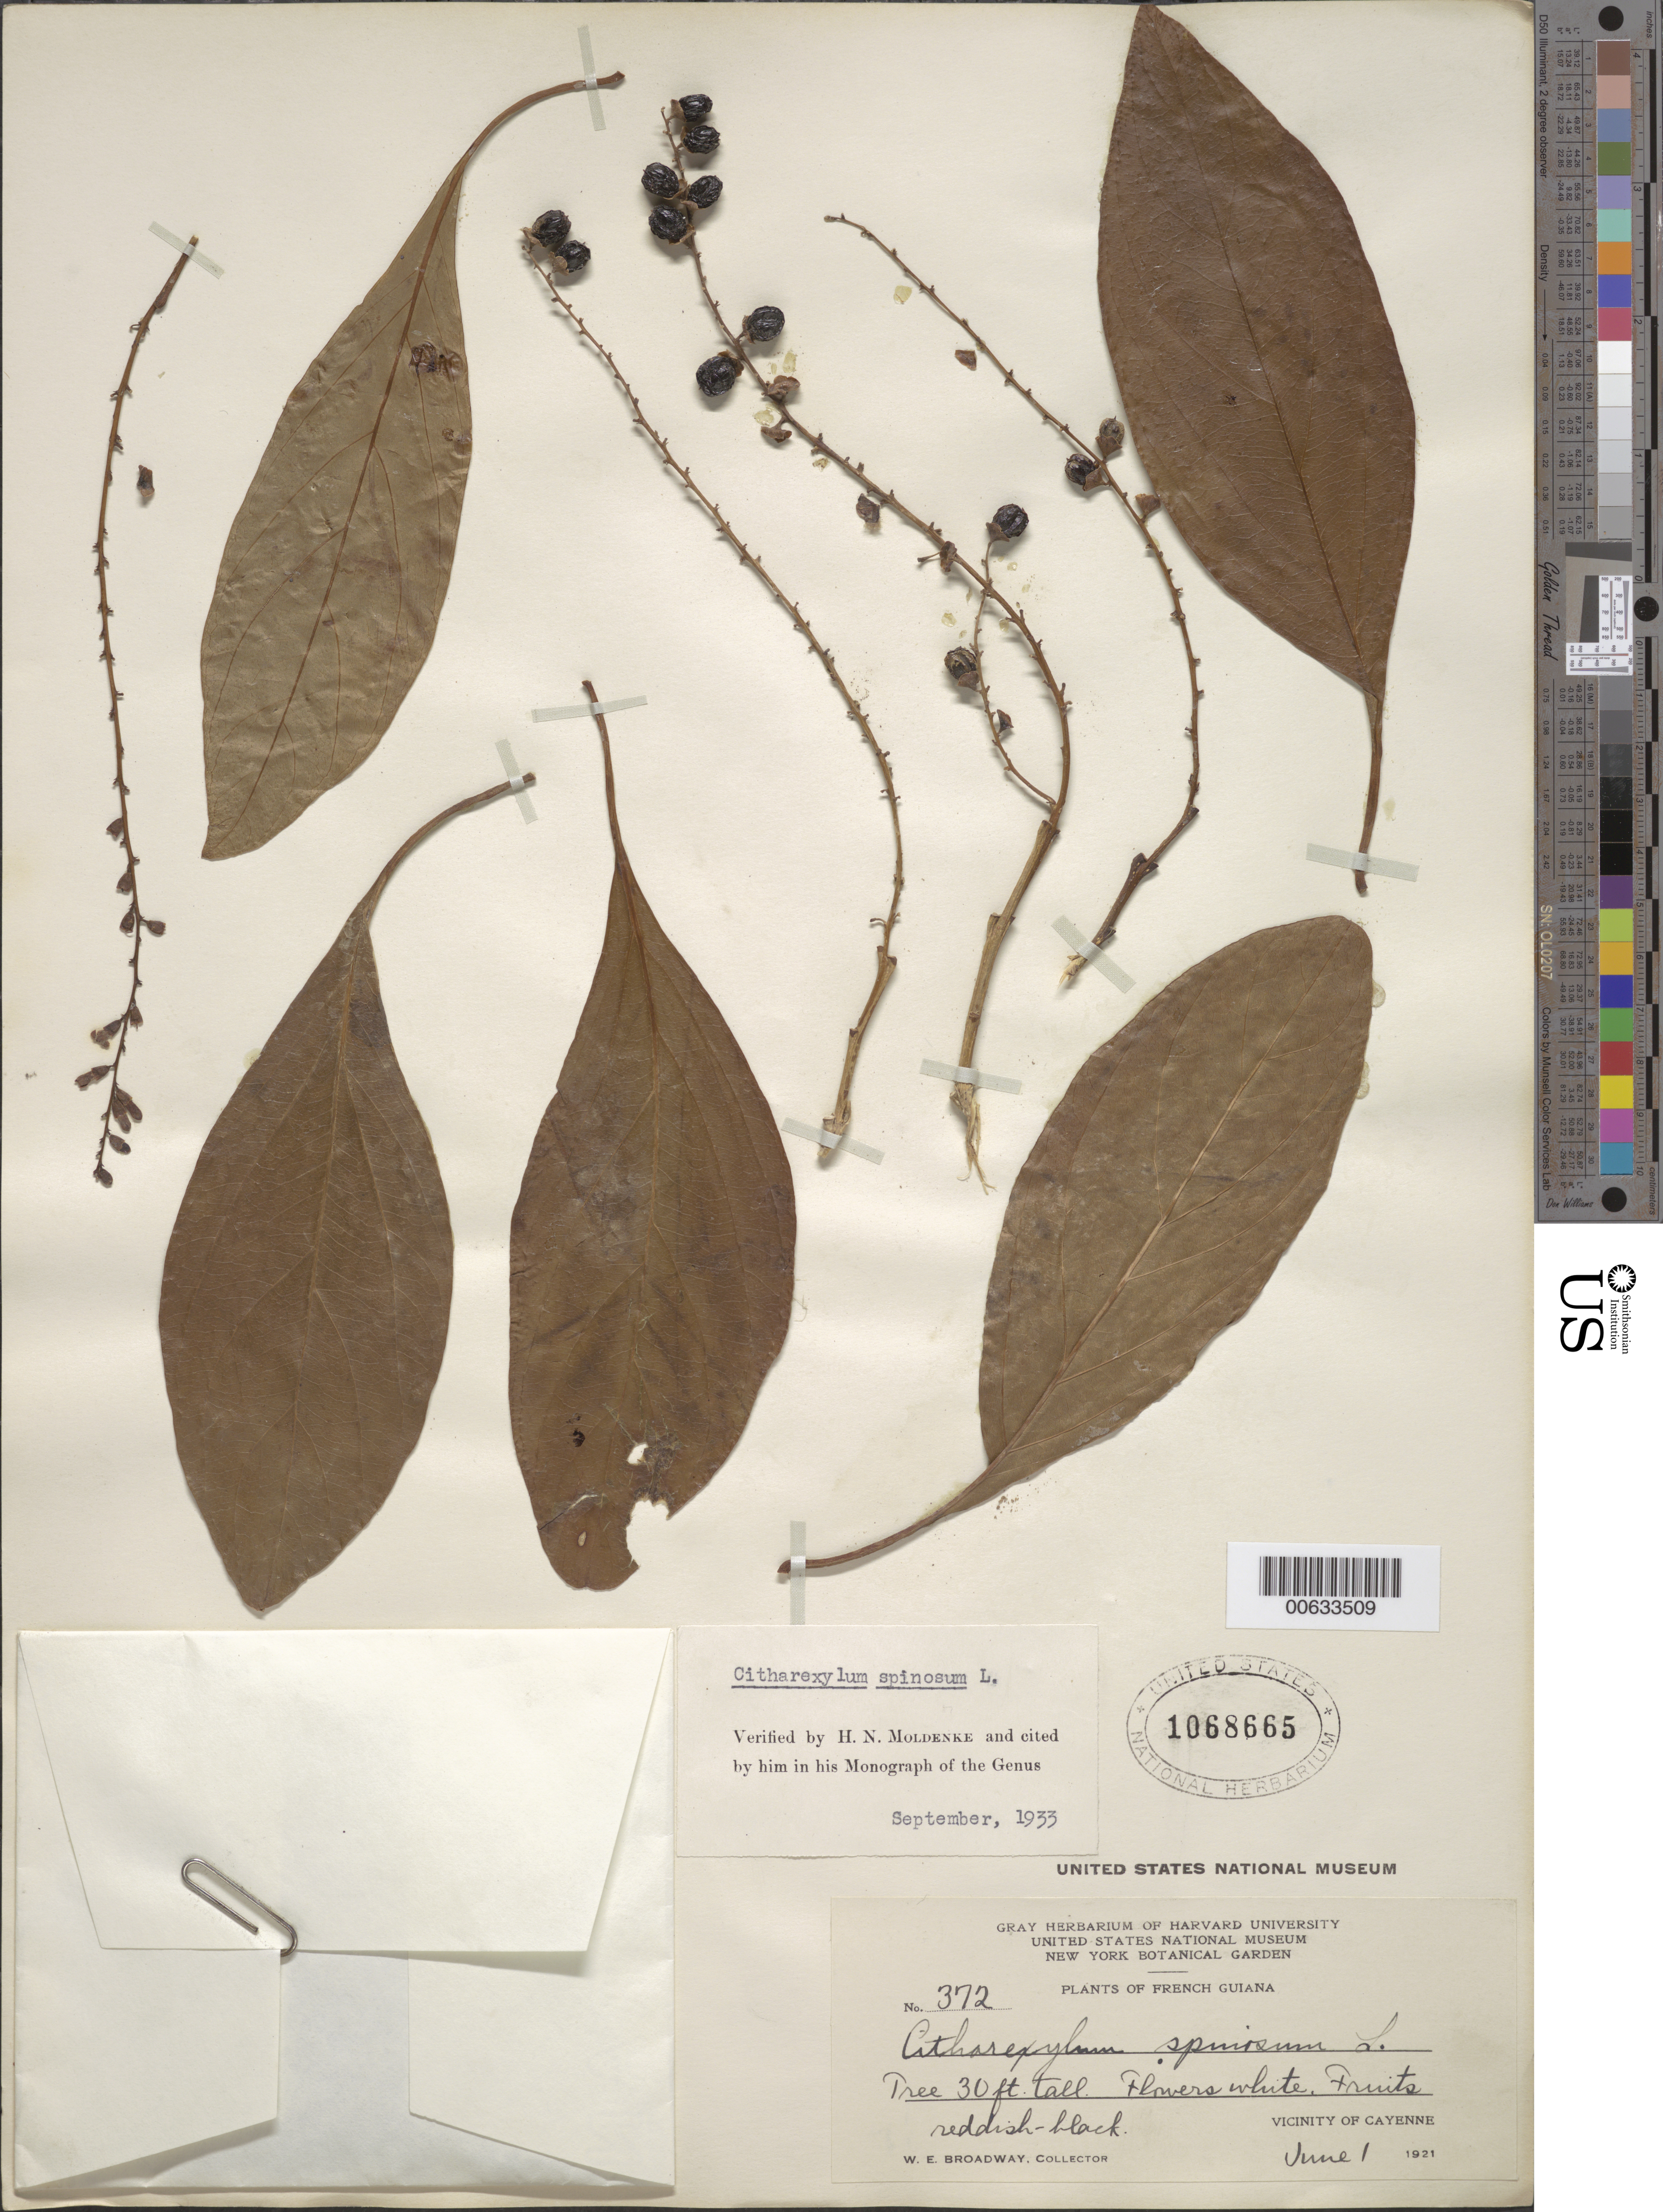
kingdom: Plantae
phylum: Tracheophyta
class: Magnoliopsida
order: Lamiales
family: Verbenaceae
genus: Citharexylum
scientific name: Citharexylum spinosum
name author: L.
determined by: Moldenke, H. N.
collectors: W. E. Broadway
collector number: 372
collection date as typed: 1-Jun-21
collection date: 1921-06-01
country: French Guiana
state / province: Cayenne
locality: Cayenne, vic.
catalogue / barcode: US 1068665